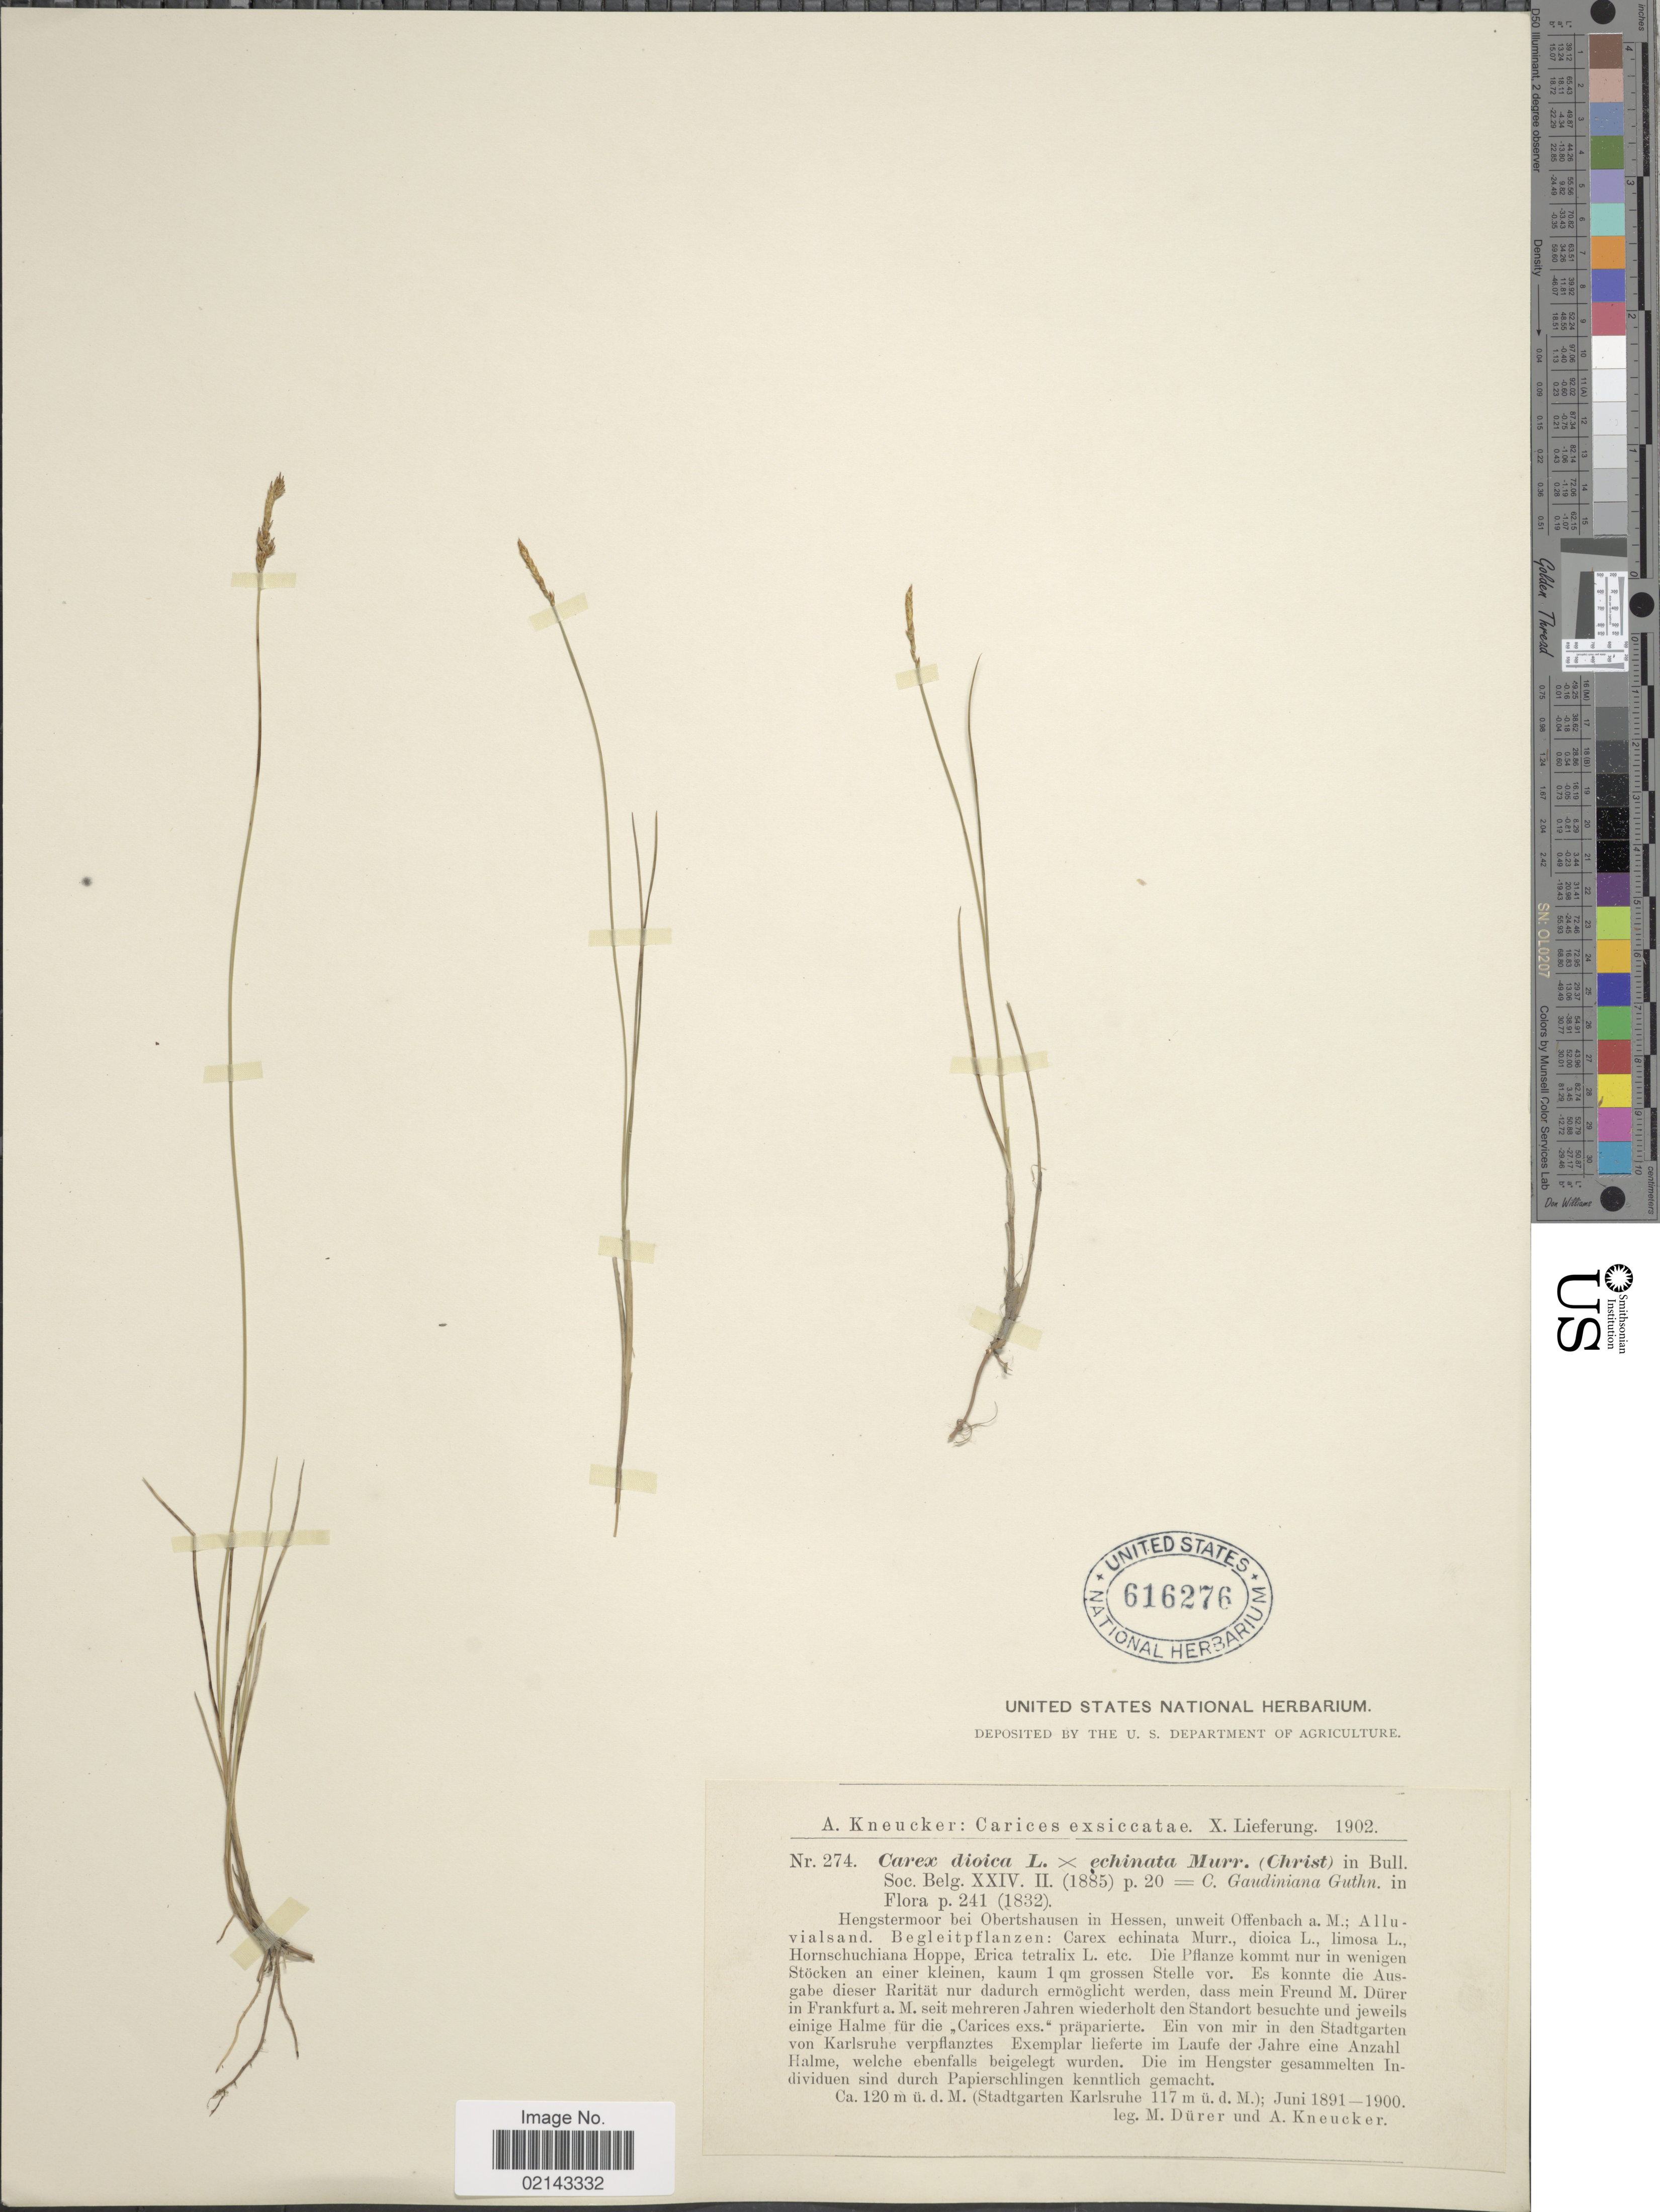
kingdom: Plantae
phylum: Tracheophyta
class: Liliopsida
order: Poales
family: Cyperaceae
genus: Carex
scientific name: Carex dioica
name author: L.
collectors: M. Durer & A. Kneucker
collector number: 274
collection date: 1891-06/1900-06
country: Germany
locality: Hengstermoor bei Obertshausen in Hessen, unweit Offenbach, (Stadtgarten Karlsruhe)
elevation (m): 117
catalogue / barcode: US 616276